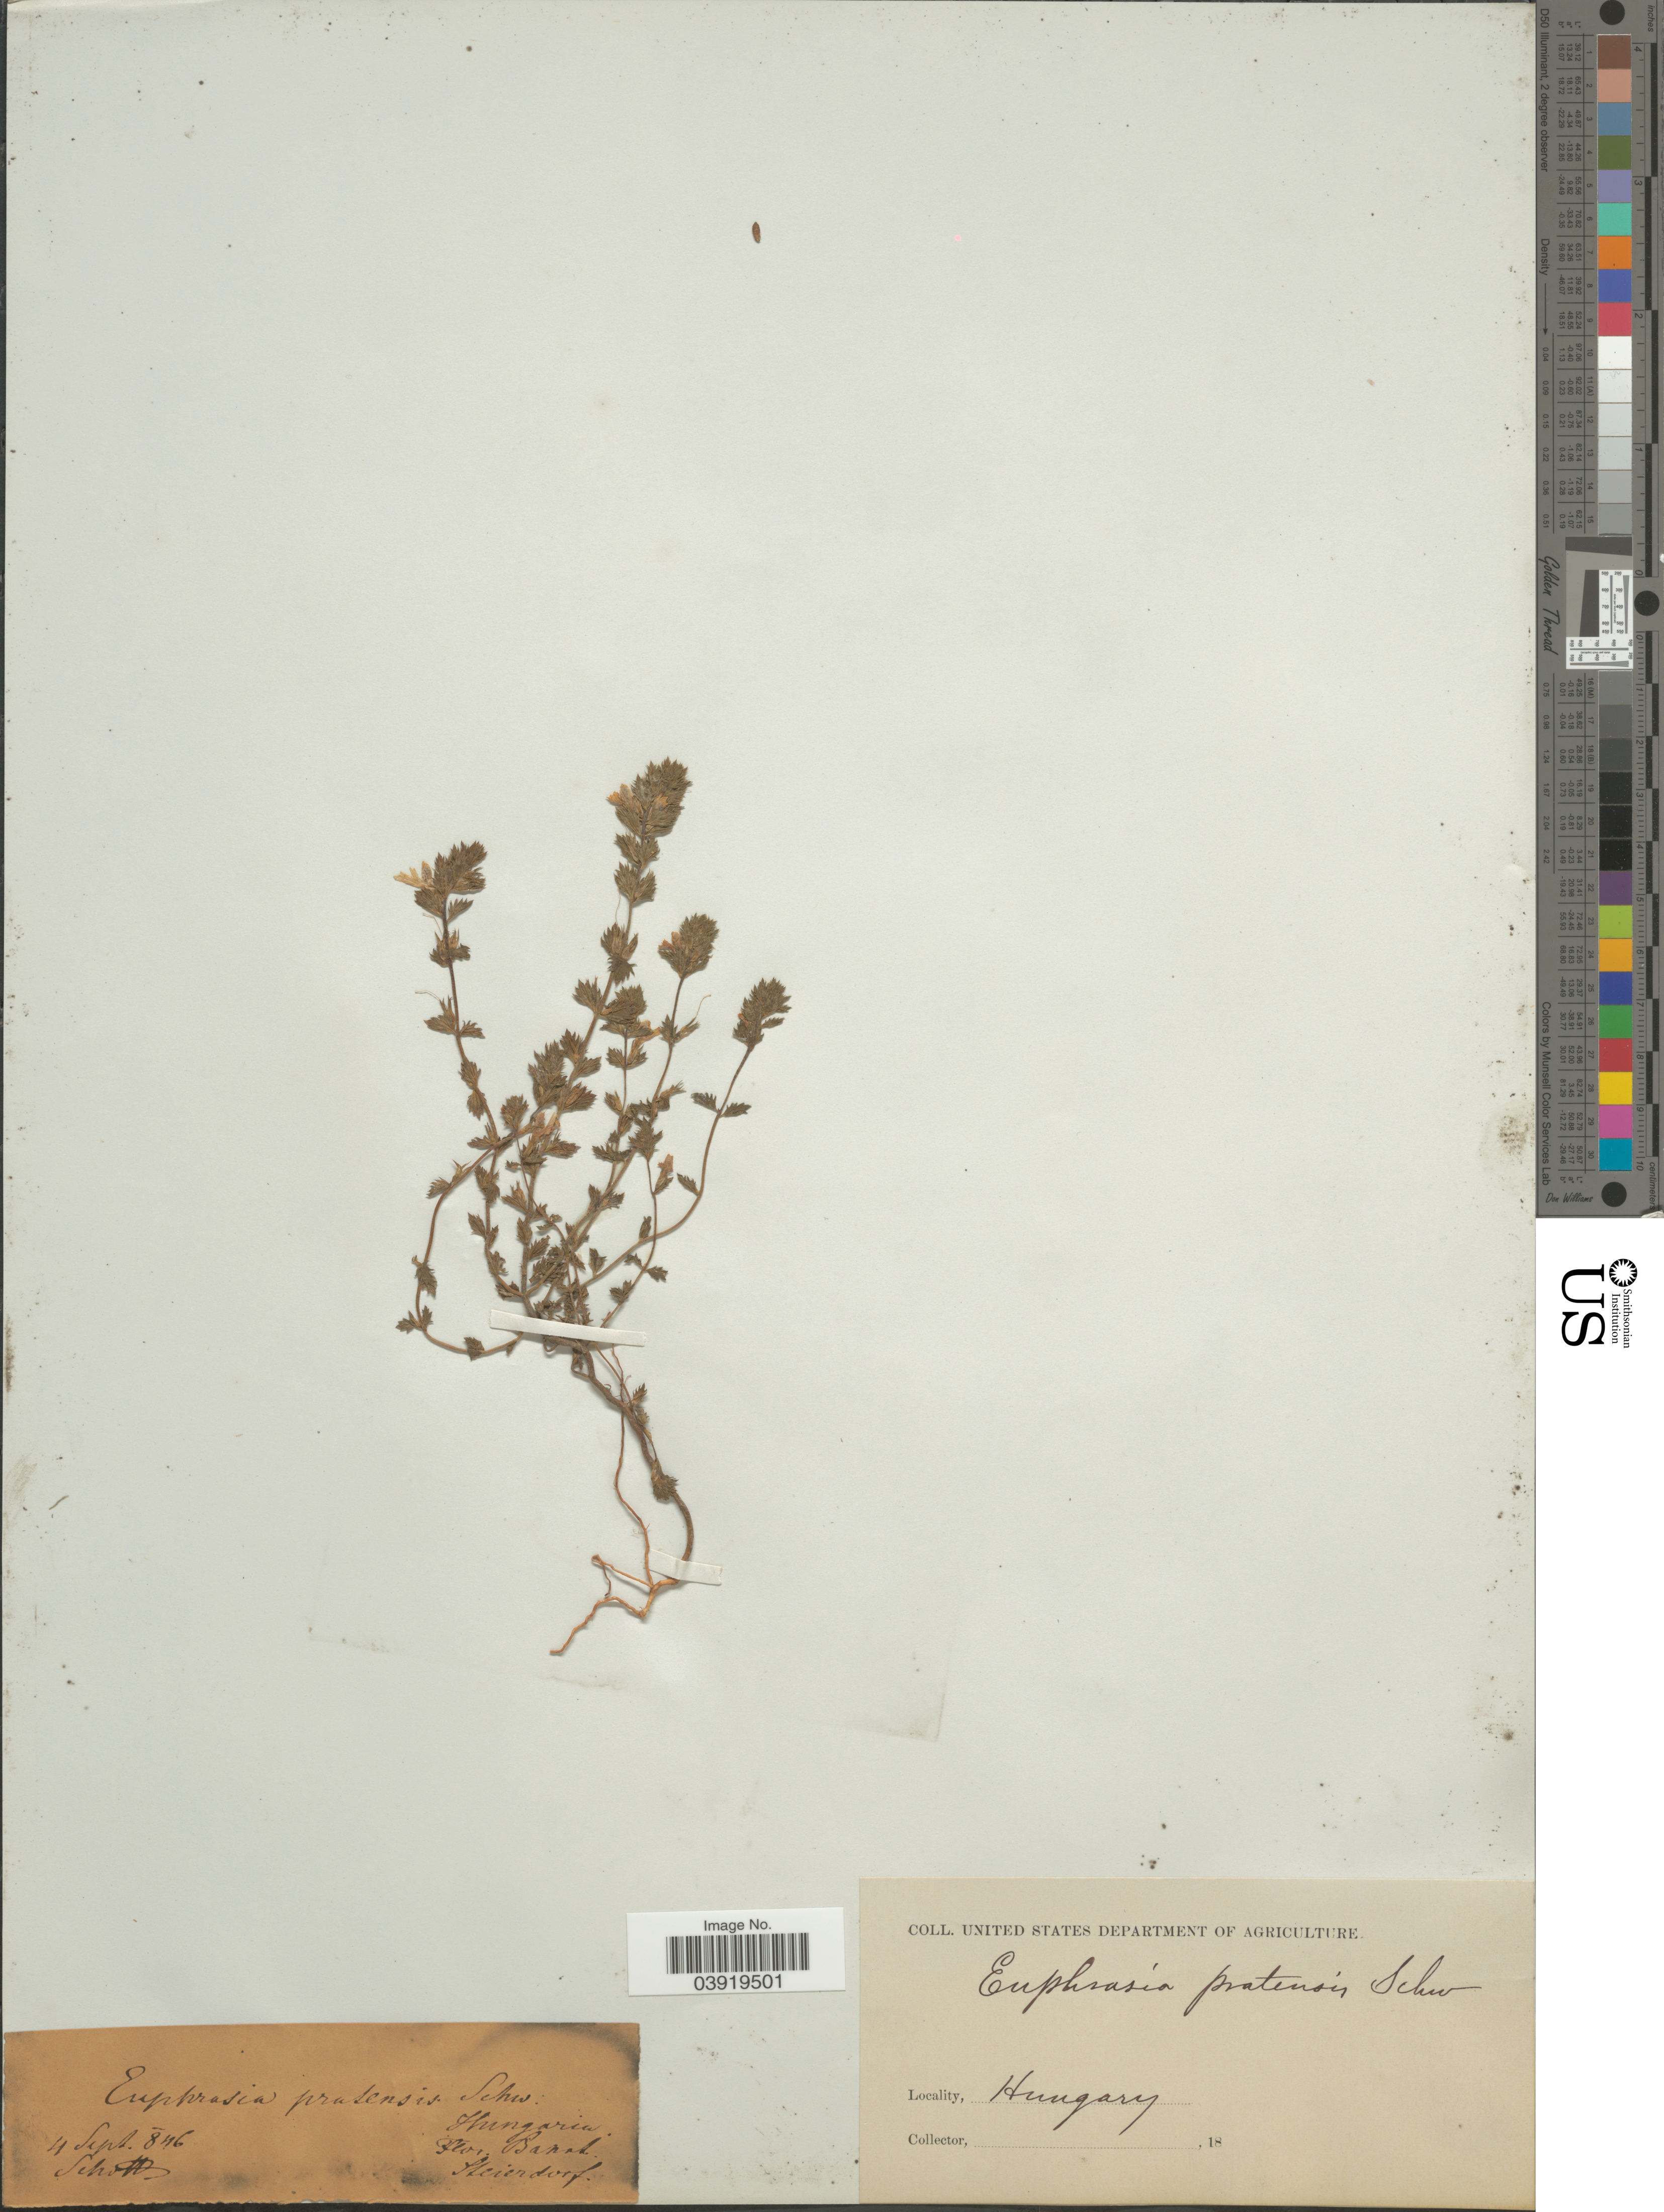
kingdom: Plantae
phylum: Tracheophyta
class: Magnoliopsida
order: Lamiales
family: Orobanchaceae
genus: Euphrasia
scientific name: Euphrasia pratensis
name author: Rchb. f.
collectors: -. Schottz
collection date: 1846-09-04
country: Hungary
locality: Banat. Steierdorf.